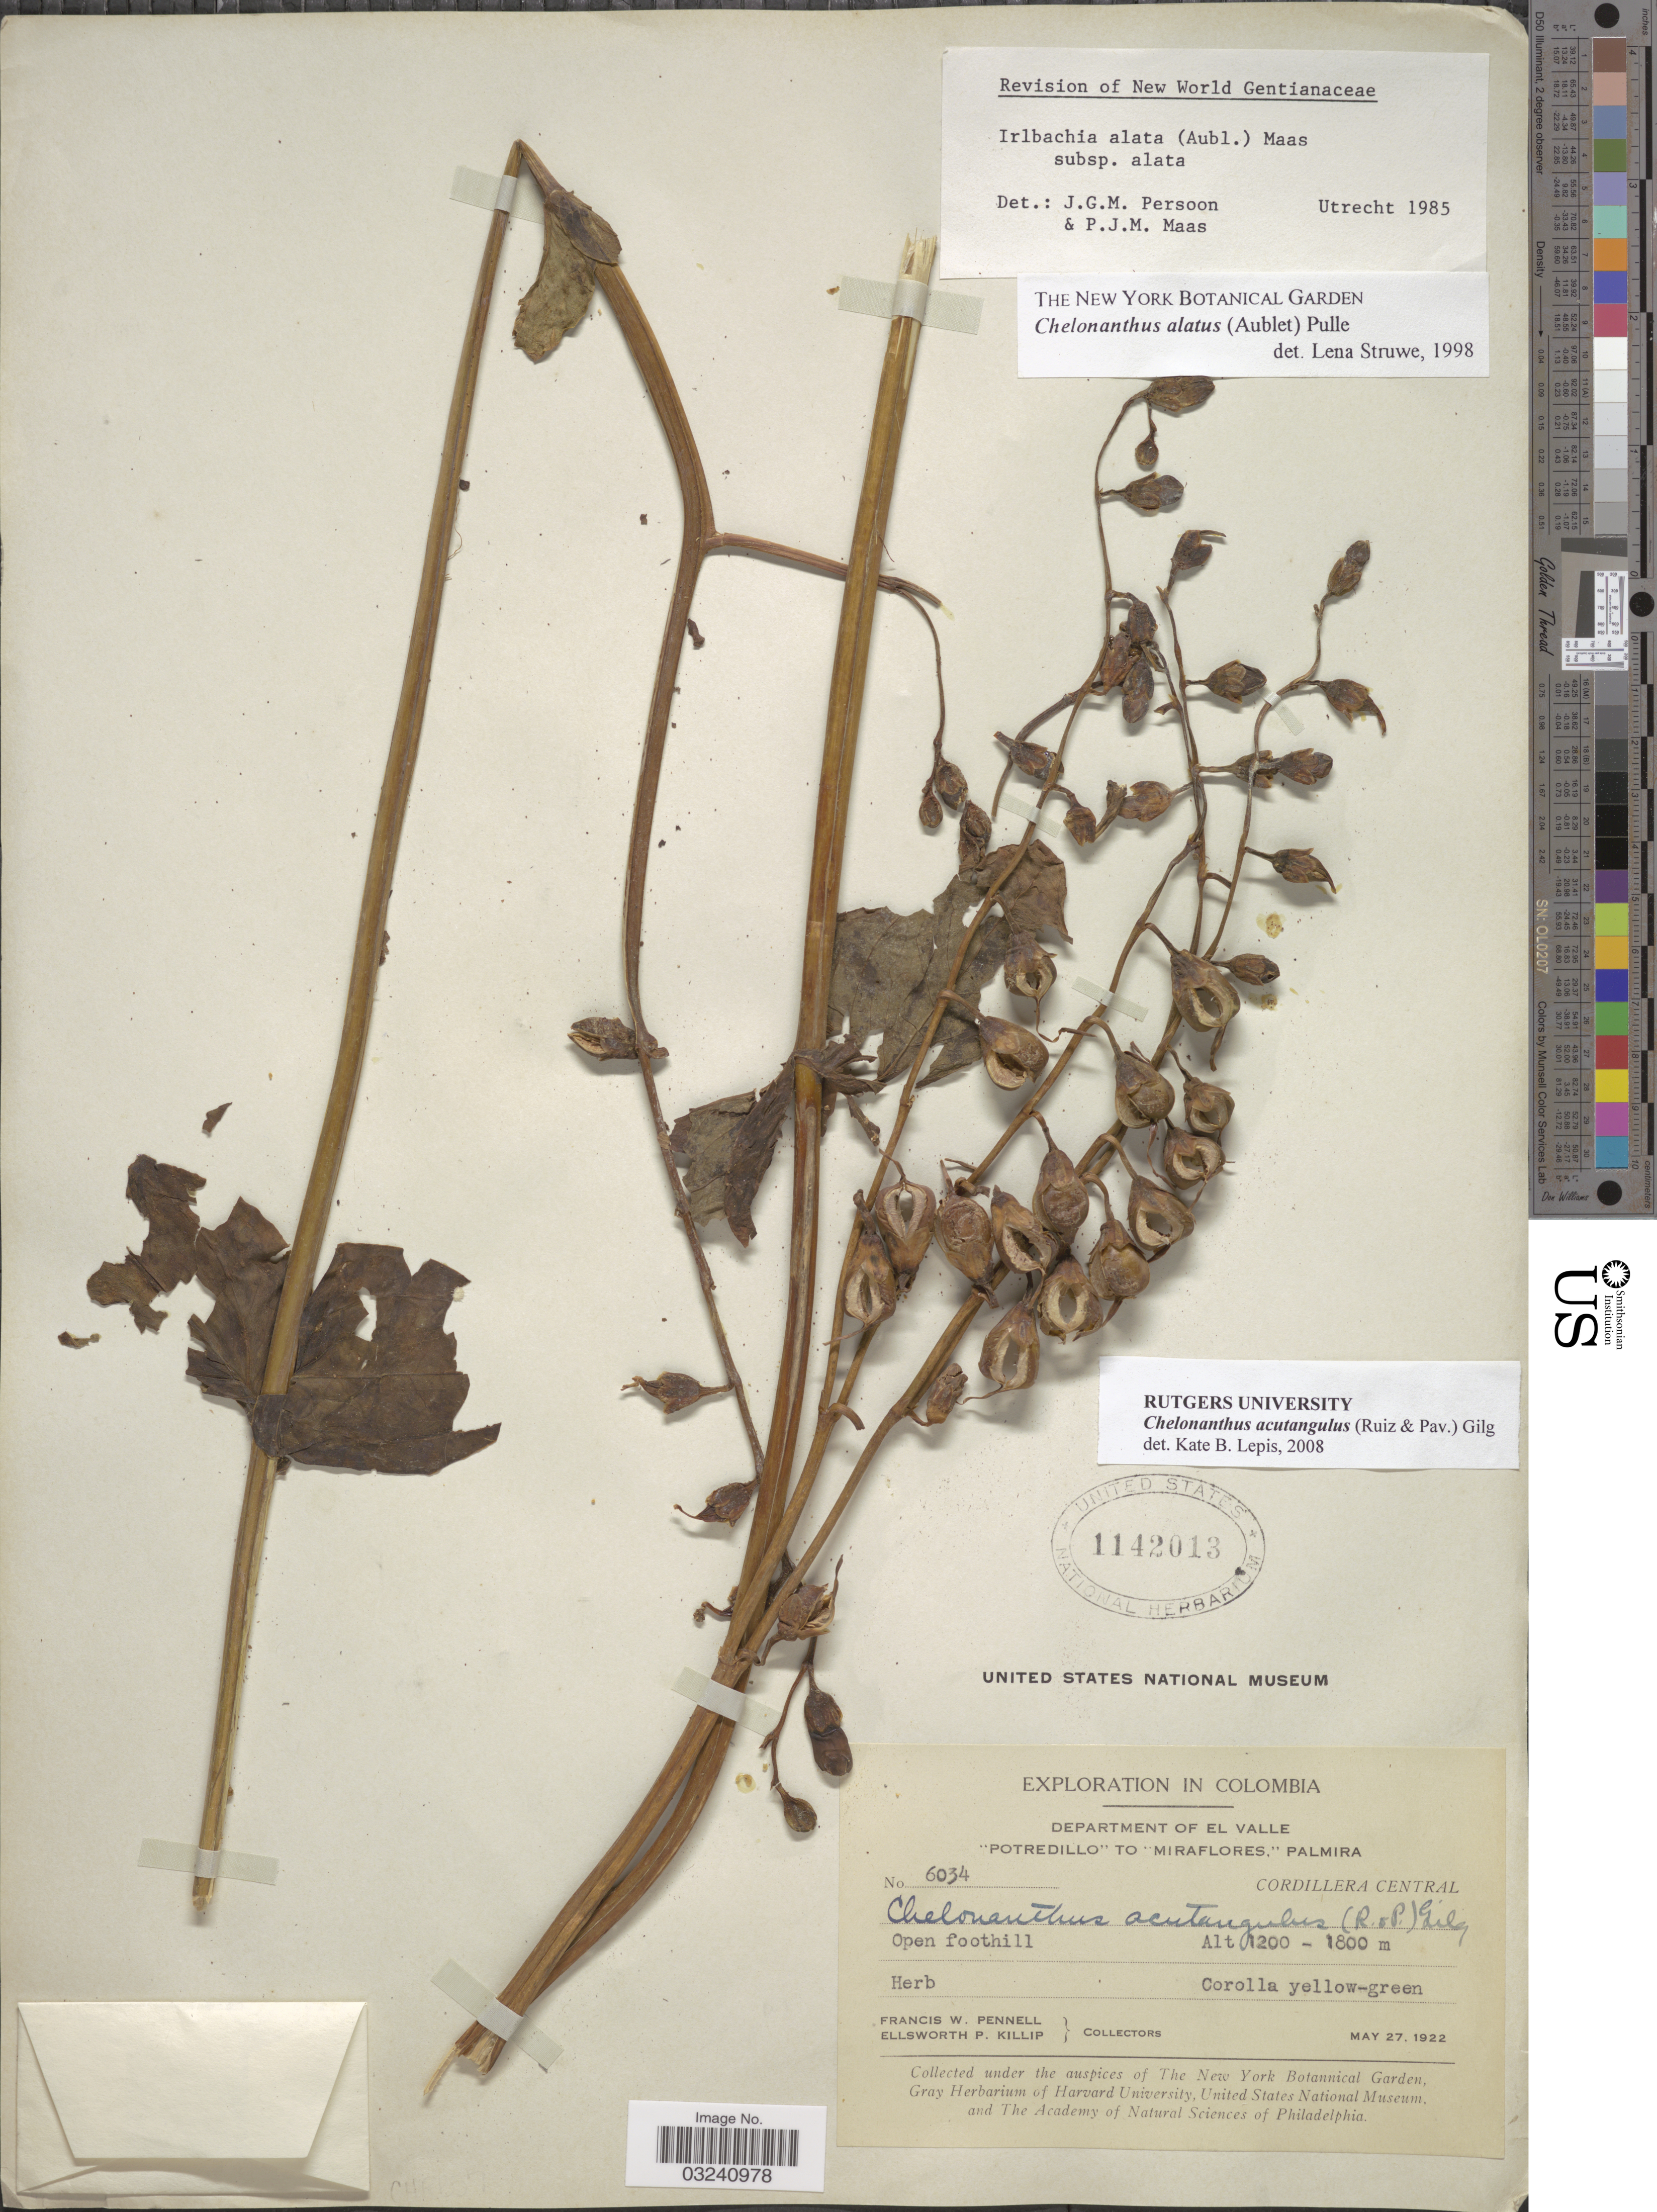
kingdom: Plantae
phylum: Tracheophyta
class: Magnoliopsida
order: Gentianales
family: Gentianaceae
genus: Chelonanthus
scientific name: Chelonanthus acutangulus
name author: (Ruiz & Pav.) Gilg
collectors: F. W. Pennell & E. P. Killip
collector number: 6034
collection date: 1922-05-27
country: Colombia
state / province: Valle del Cauca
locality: Department of El Valle. "Potredillo" to "Miraflores," Palmira. Cordillera Central.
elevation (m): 1200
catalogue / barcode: US 1142013